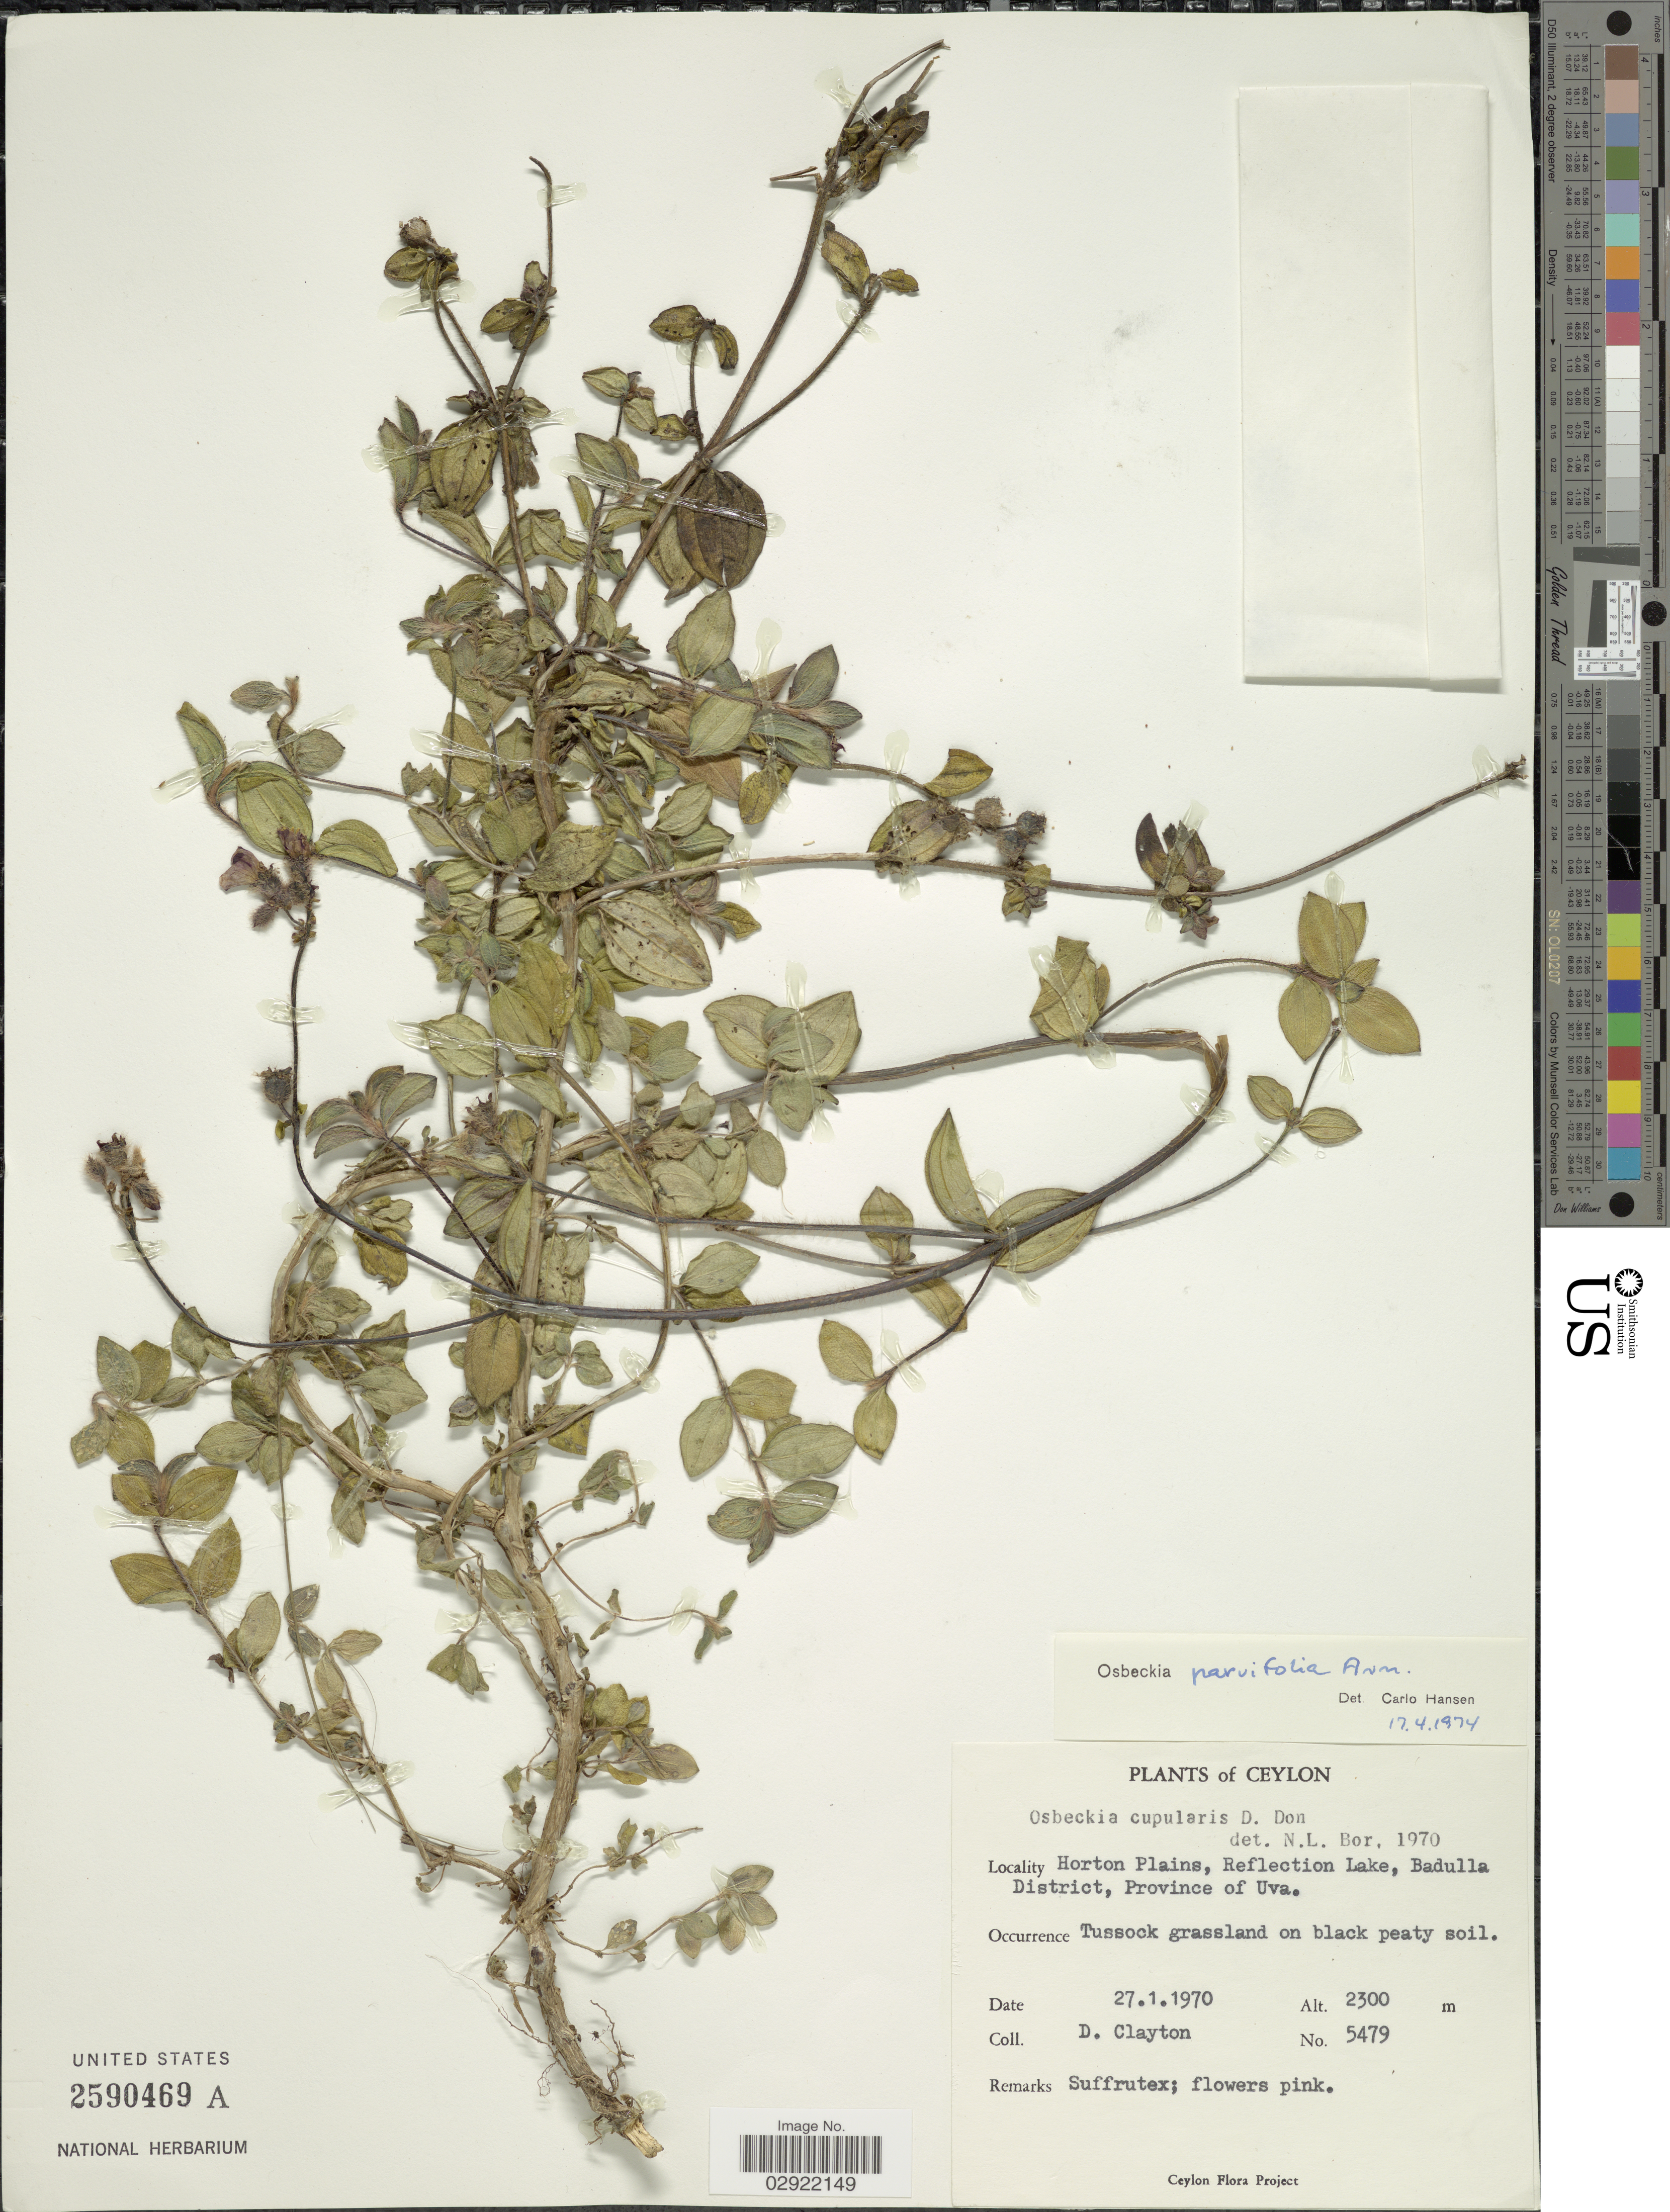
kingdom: Plantae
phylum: Tracheophyta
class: Magnoliopsida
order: Myrtales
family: Melastomataceae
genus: Osbeckia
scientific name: Osbeckia parvifolia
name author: Arn.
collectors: D. Clayton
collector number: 5479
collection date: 1970-01-27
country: Sri Lanka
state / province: Uva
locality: Ceylon. Horton Plains, Reflection Lake, Badulla District.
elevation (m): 2300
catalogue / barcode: US 2590469A